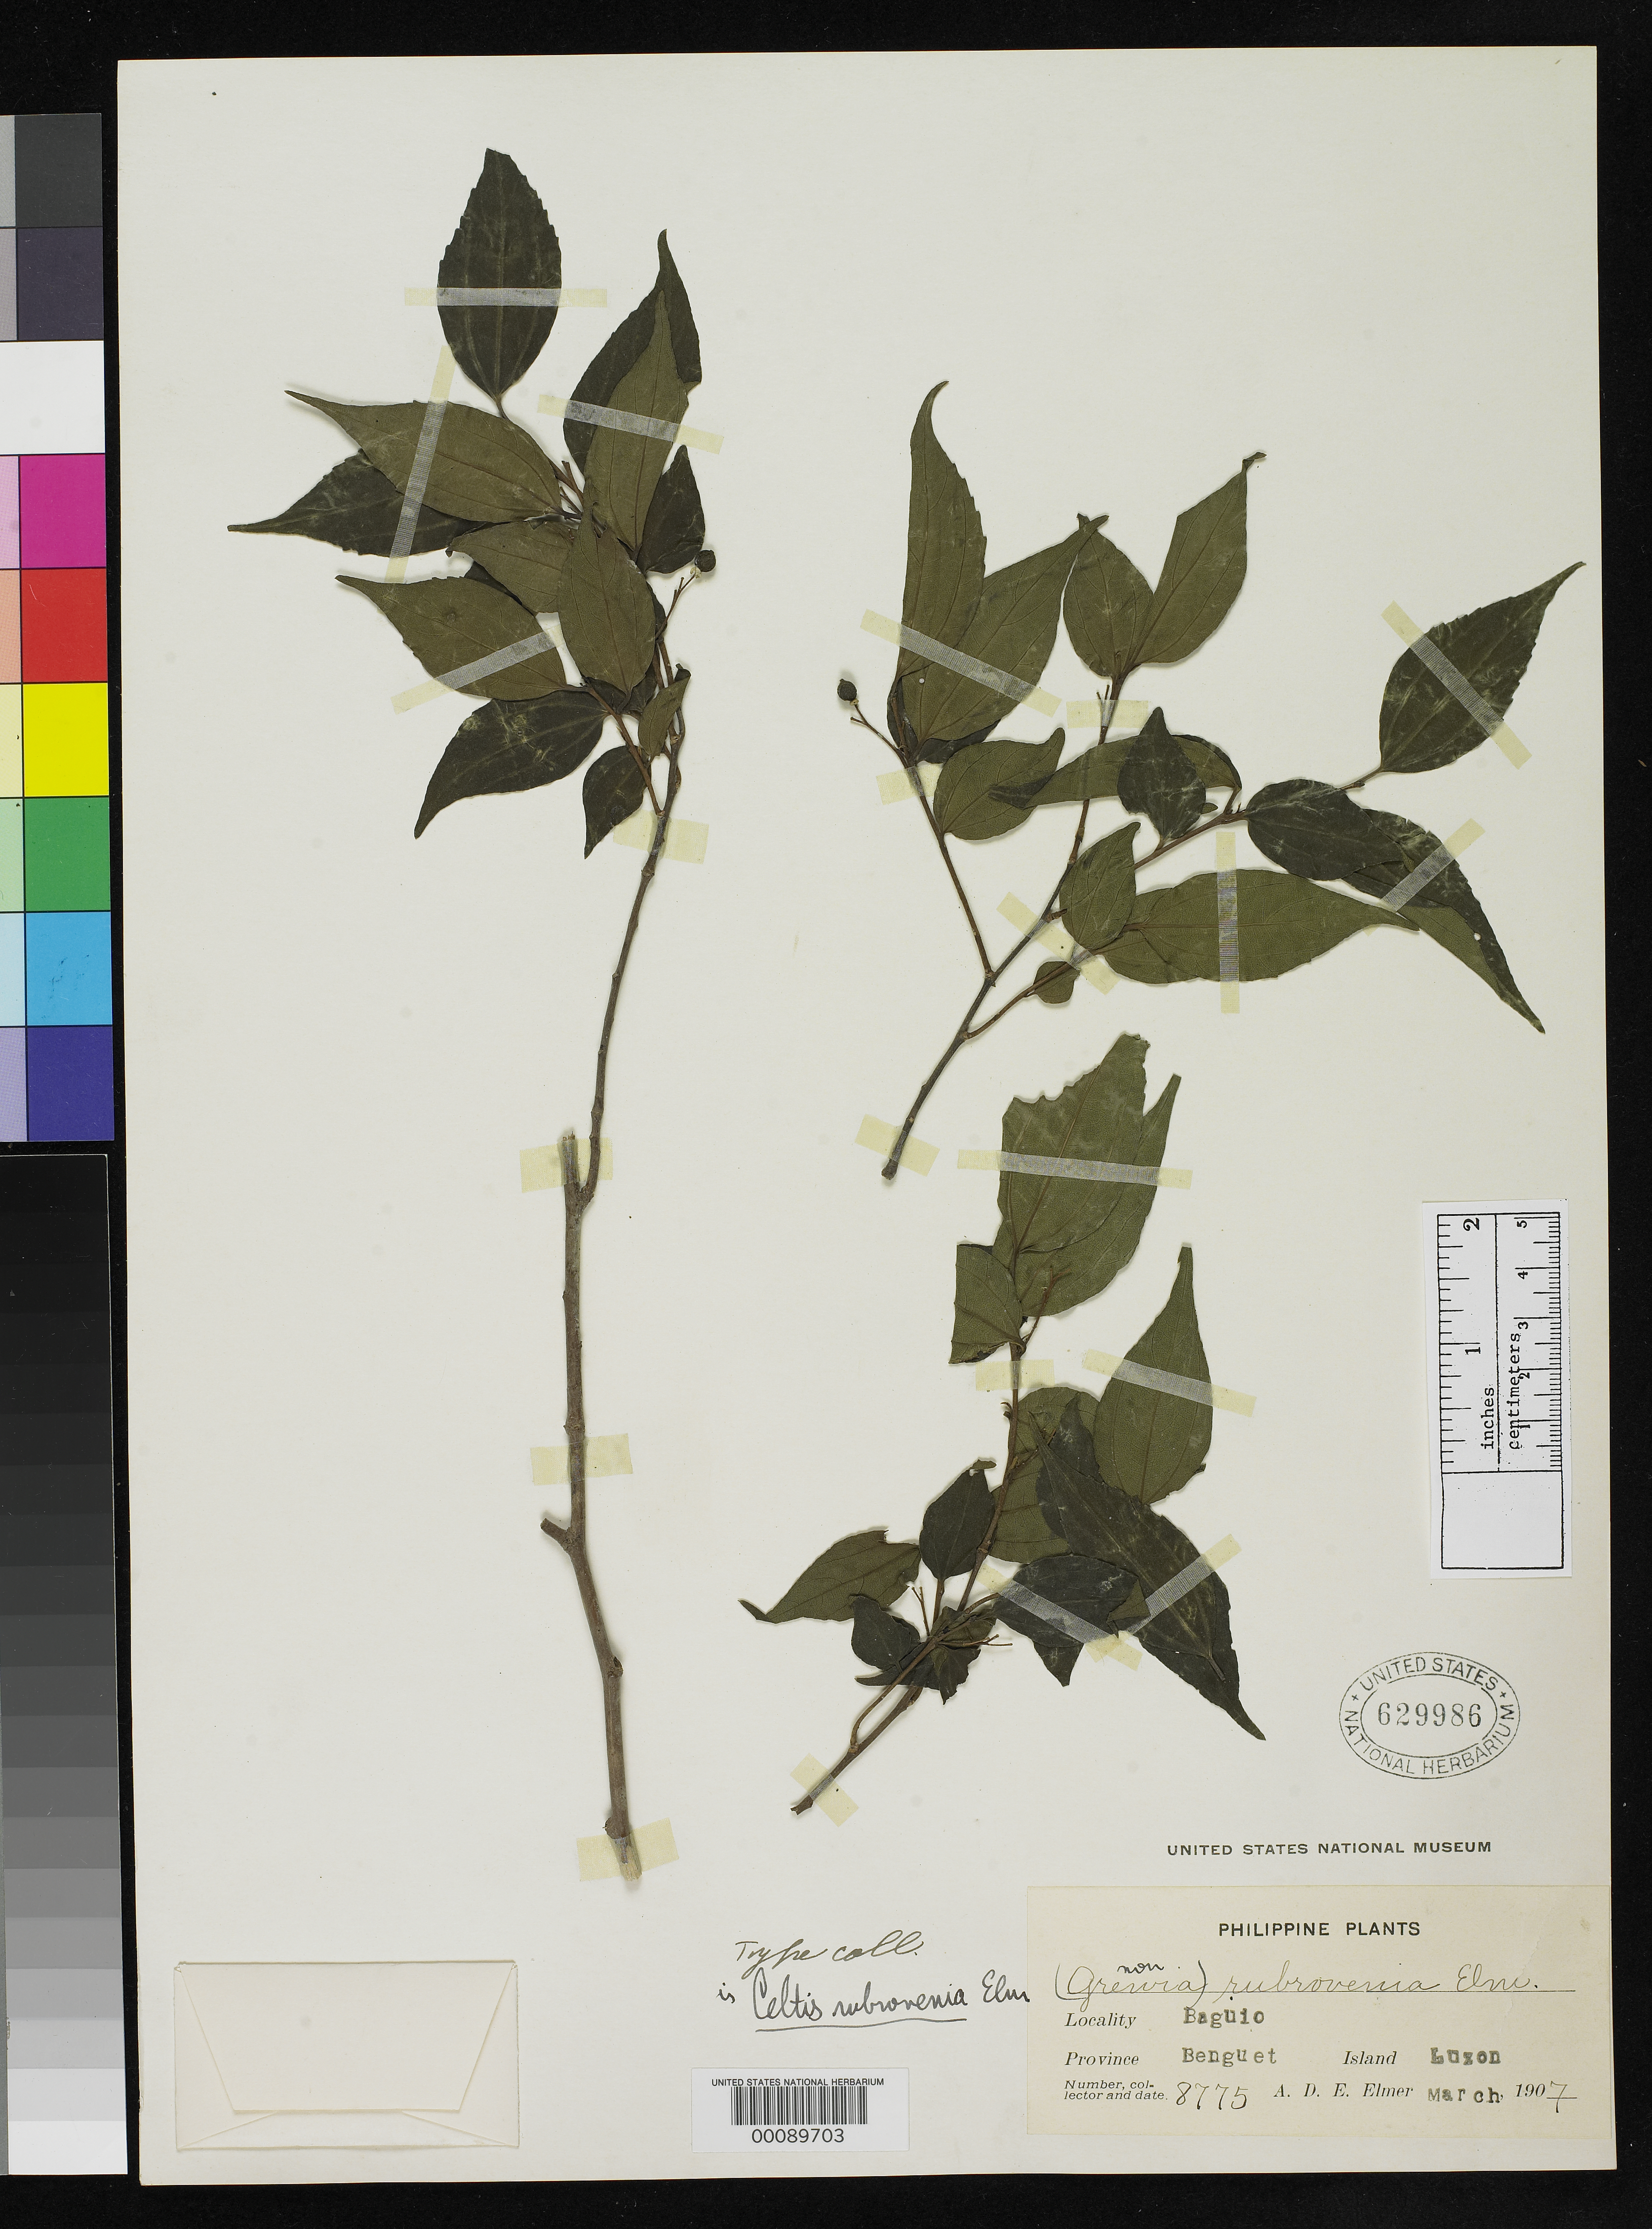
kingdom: Plantae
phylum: Tracheophyta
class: Magnoliopsida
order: Rosales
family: Cannabaceae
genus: Celtis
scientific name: Celtis rubrovenia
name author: Elmer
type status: Isotype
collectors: A. D. E. Elmer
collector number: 8775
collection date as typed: Mar 1907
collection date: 1907-03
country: Philippines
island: Luzon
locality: Baquio.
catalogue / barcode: US 629986